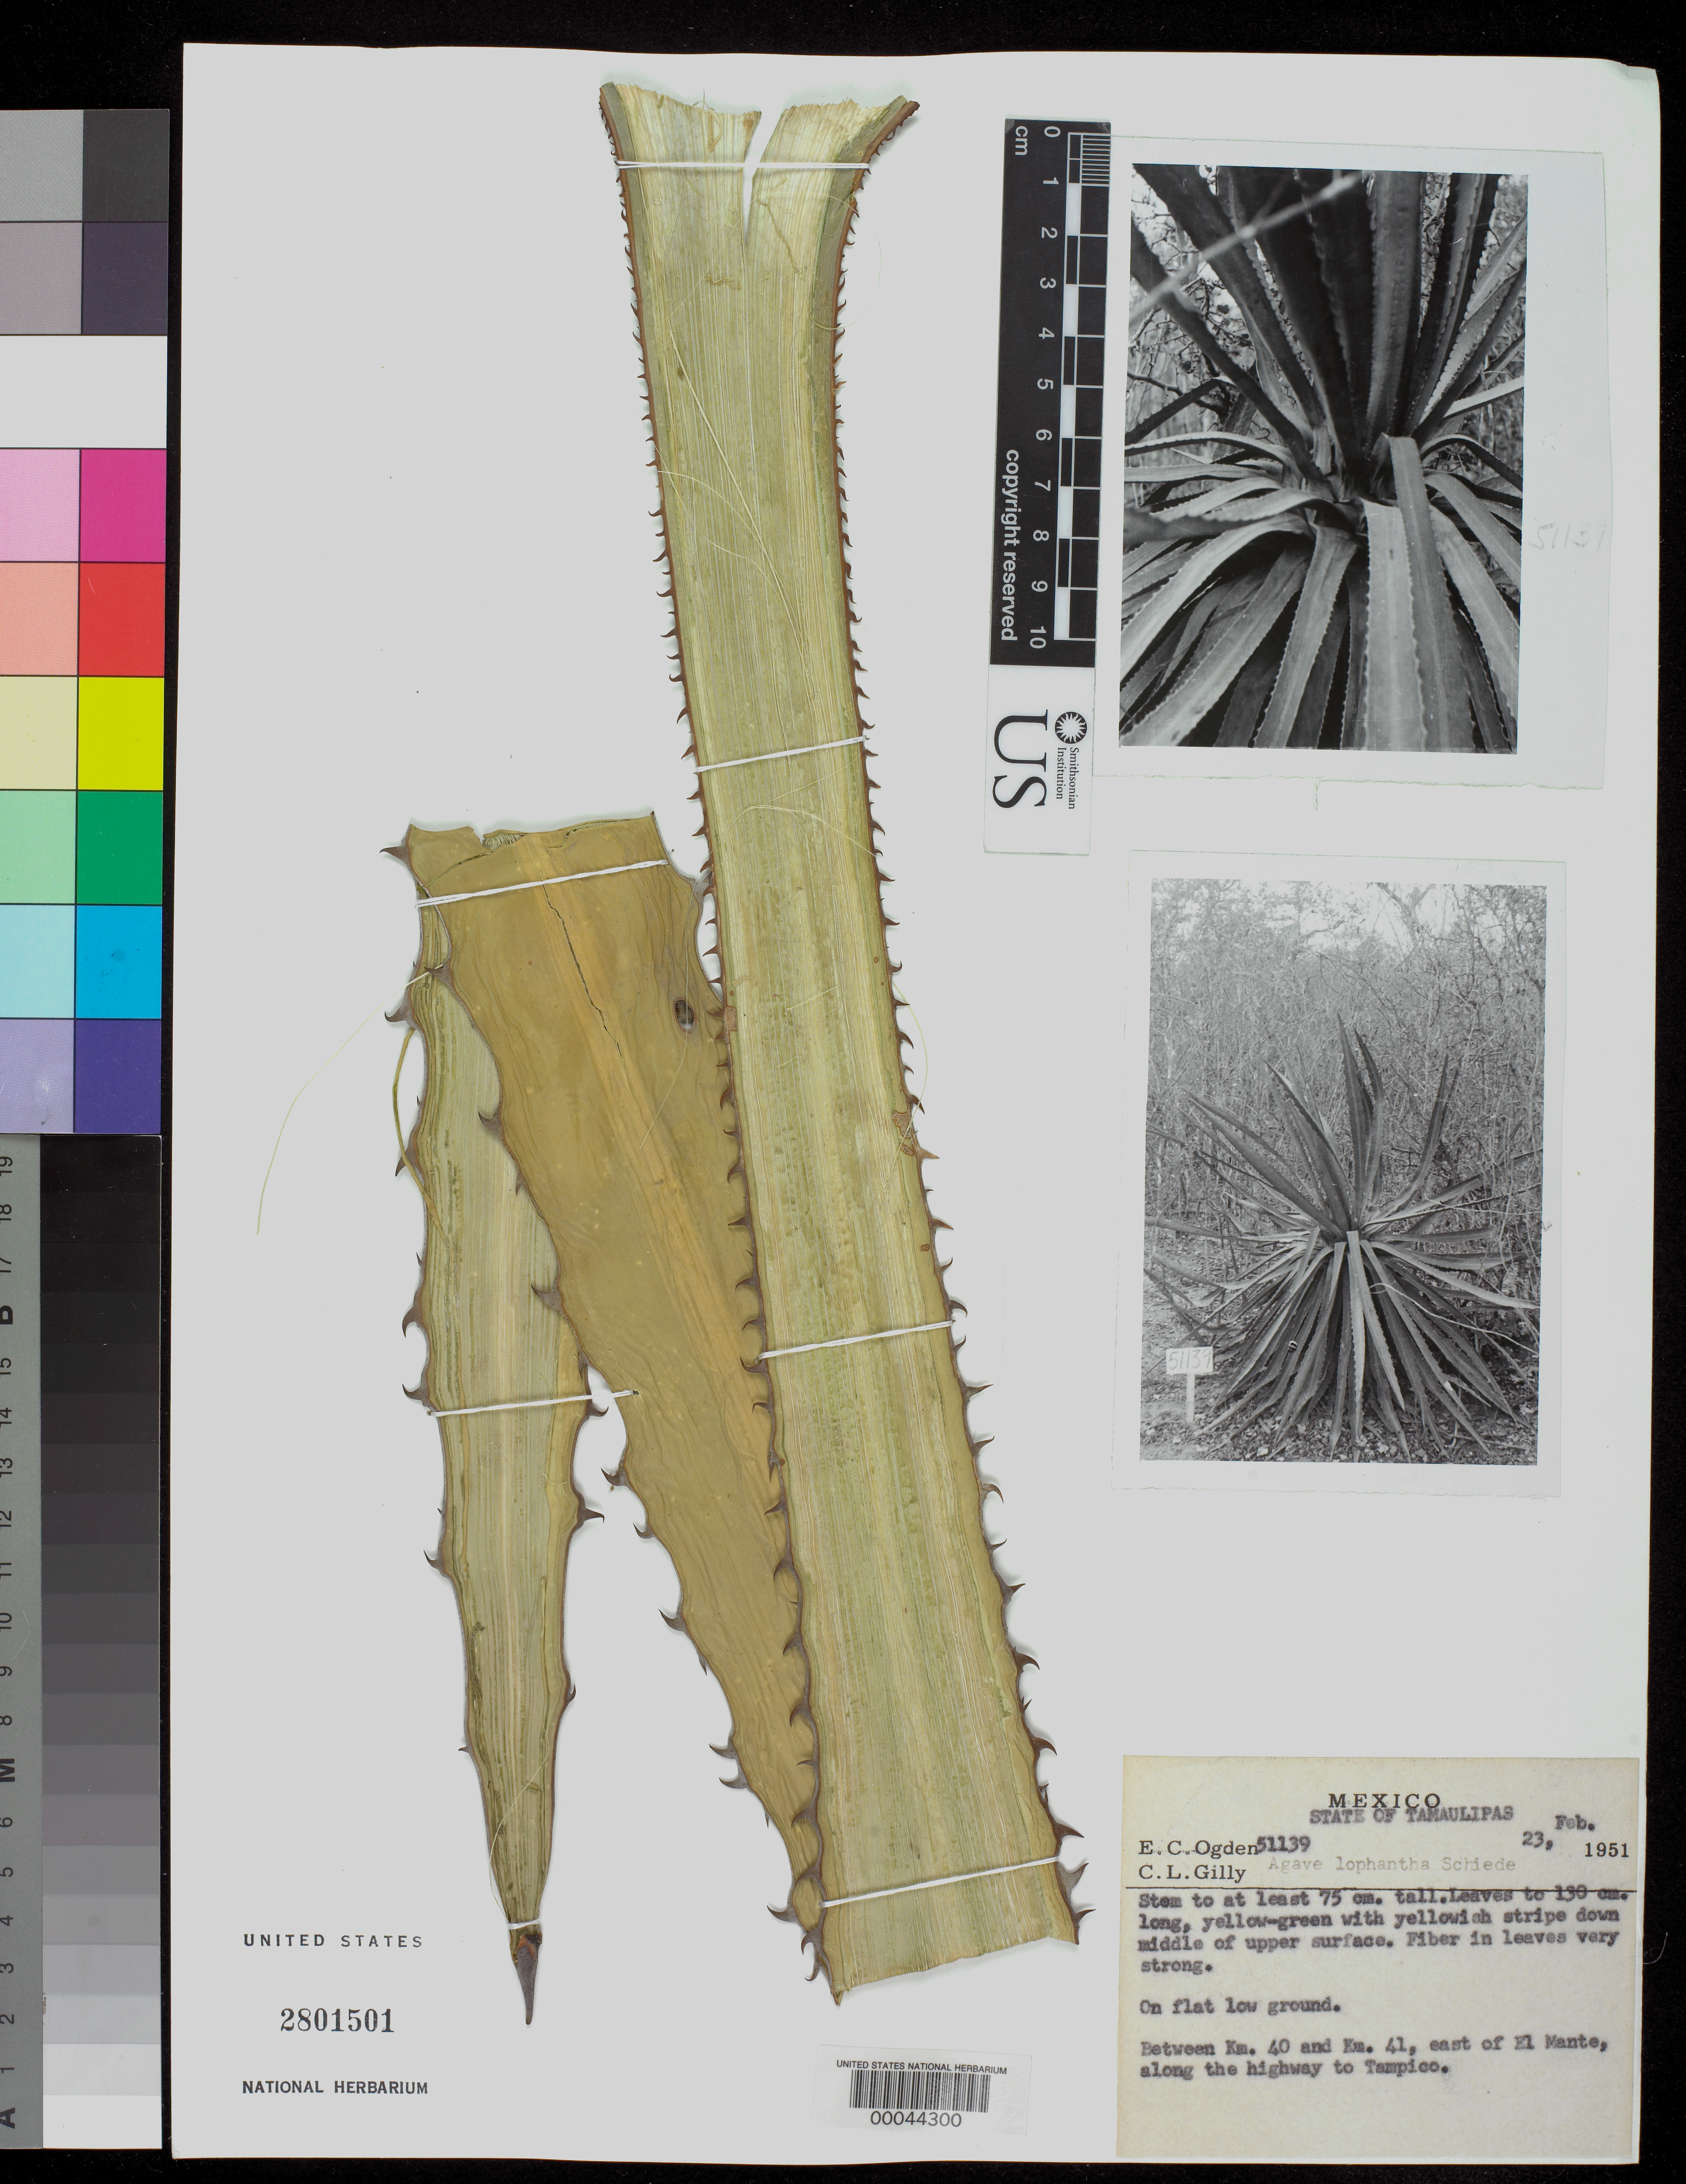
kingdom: Plantae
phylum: Tracheophyta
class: Liliopsida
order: Asparagales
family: Asparagaceae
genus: Agave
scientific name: Agave lophantha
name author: Schiede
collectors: E. C. Ogden & C. Gilly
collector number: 51139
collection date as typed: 23 Feb 1951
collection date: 1951-02-23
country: Mexico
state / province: Tamaulipas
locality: Between km 40 and km 41, E of el mante, along the highwy to tampico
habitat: On flat low ground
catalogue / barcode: US 2801501